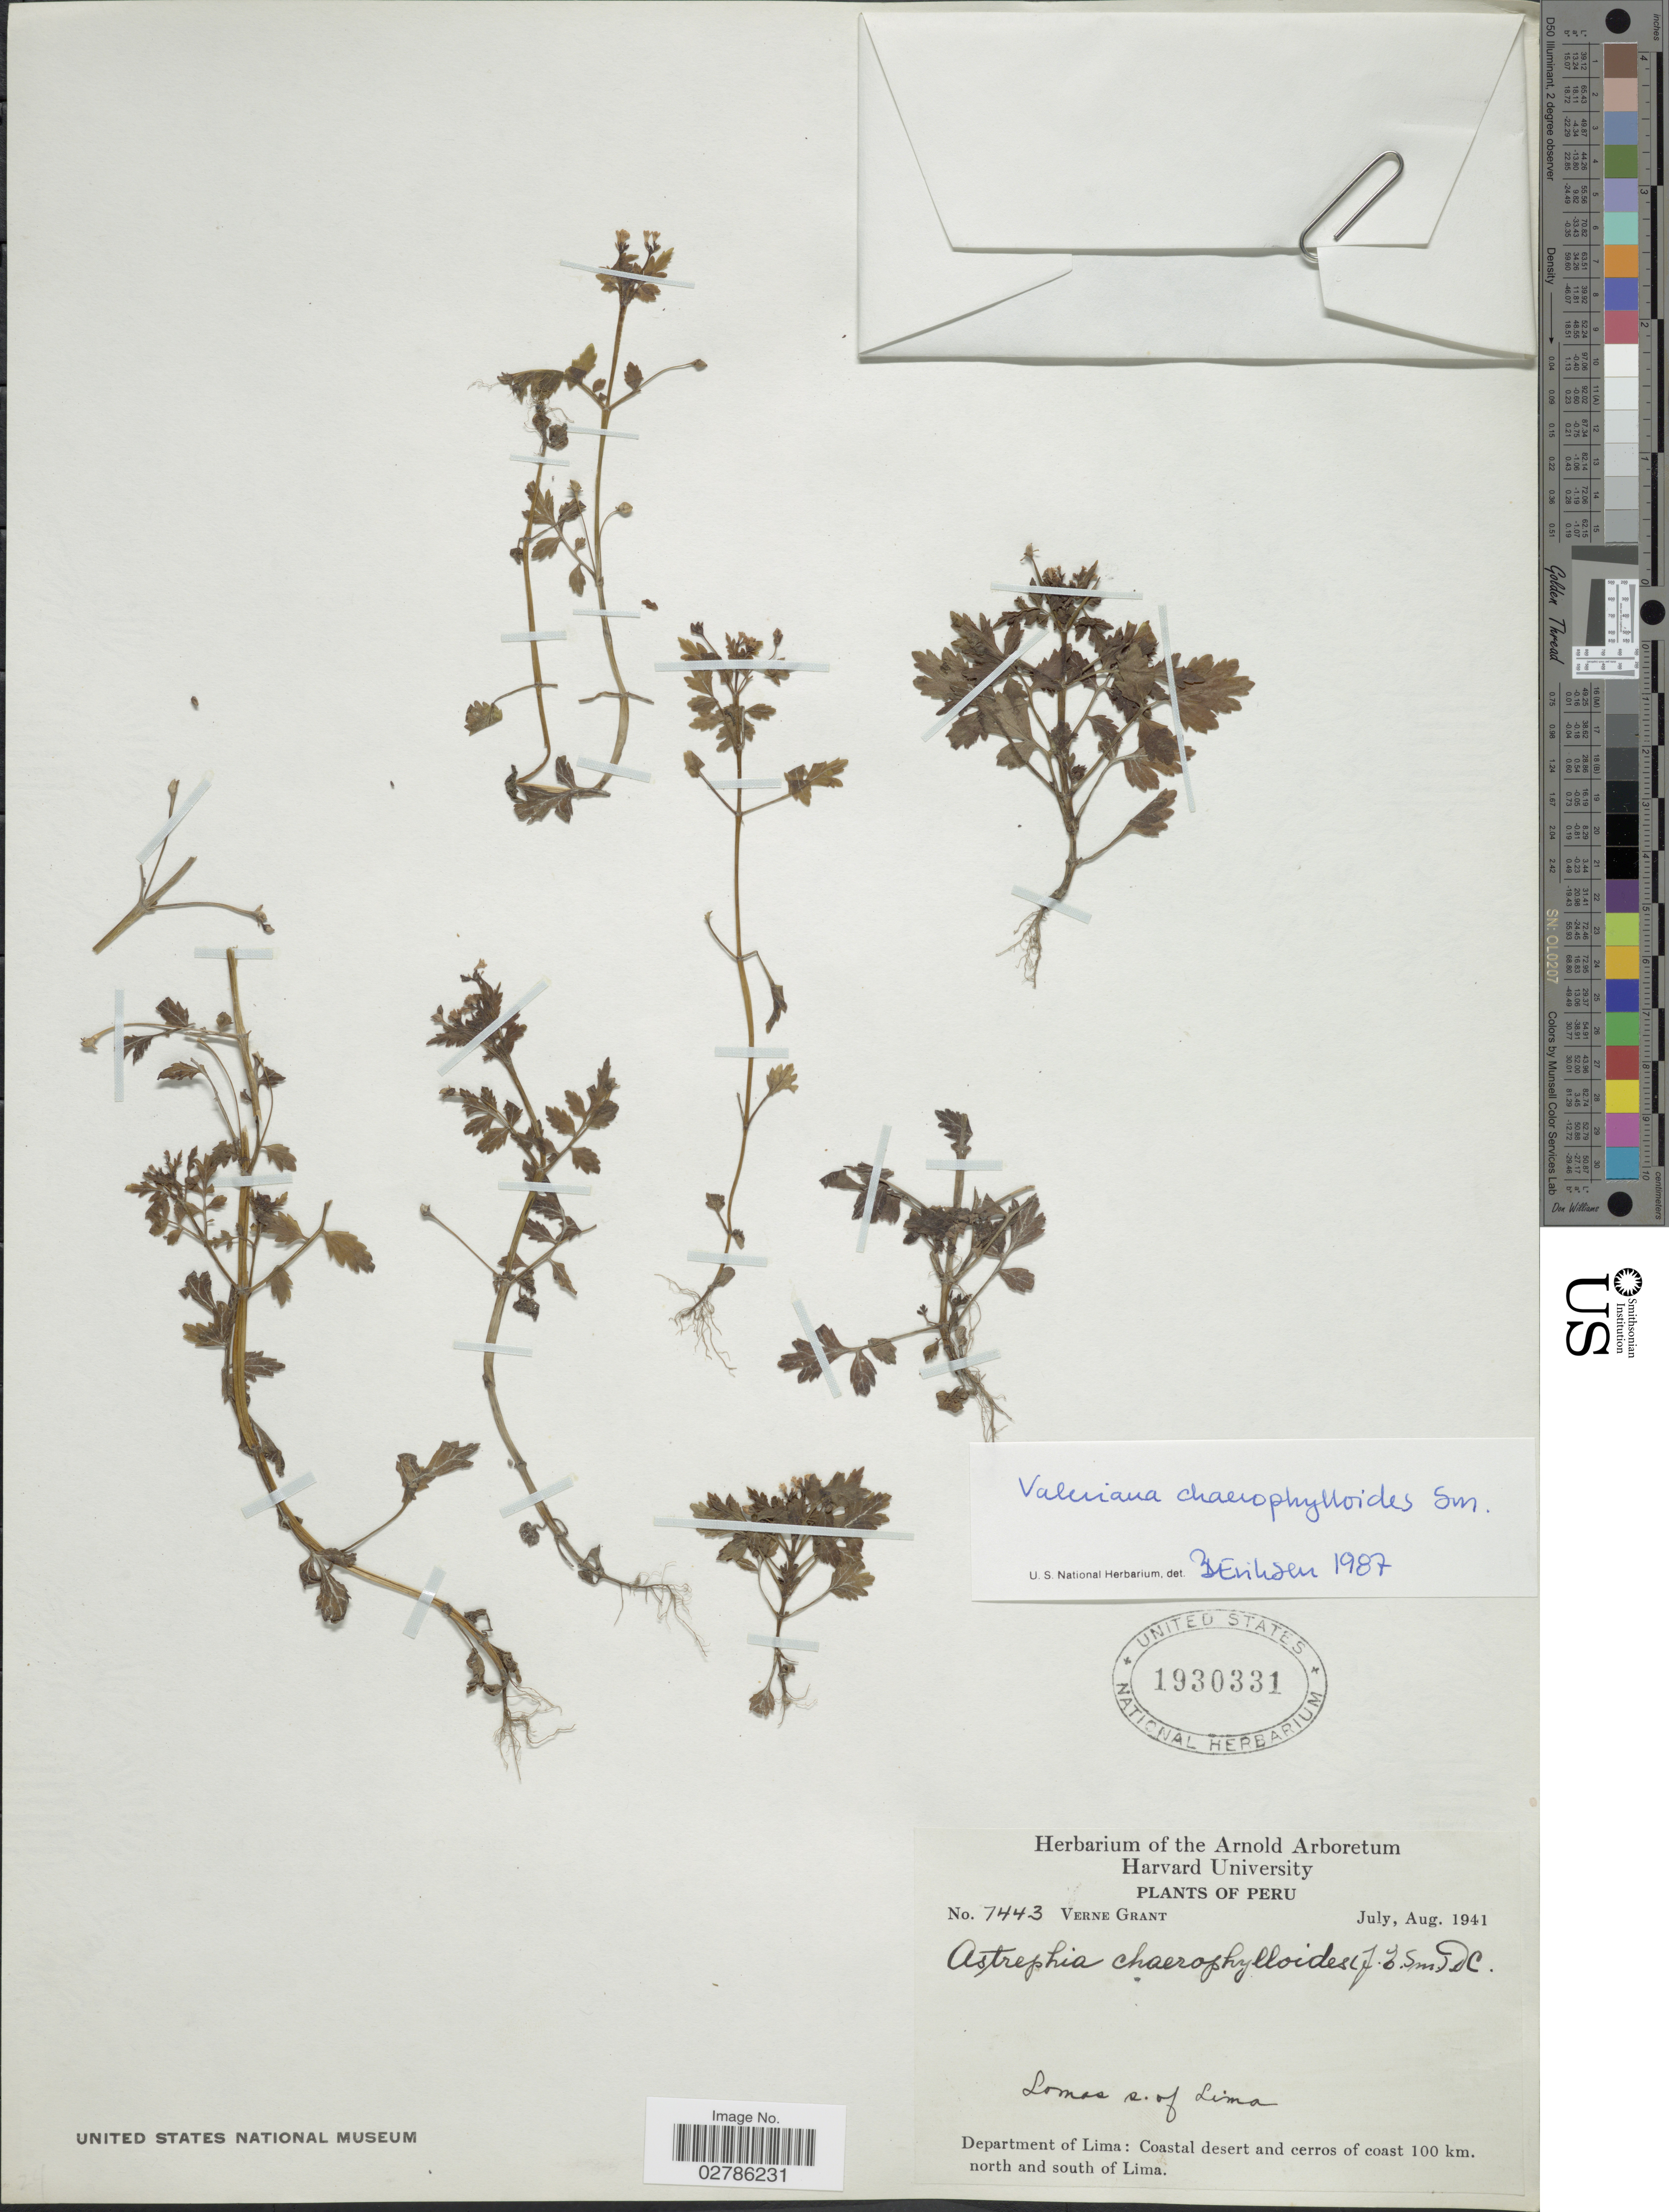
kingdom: Plantae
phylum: Tracheophyta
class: Magnoliopsida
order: Dipsacales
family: Caprifoliaceae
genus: Astrephia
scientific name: Astrephia chaerophylloides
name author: (Sm.) DC.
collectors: V. Grant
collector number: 7443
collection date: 1941-07/1941-08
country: Peru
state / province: Lima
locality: Lomas s. of Lima, Department of Lima, Coastal desert and cerros of coast 100 km. north and south of Lima.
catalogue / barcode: US 1930331